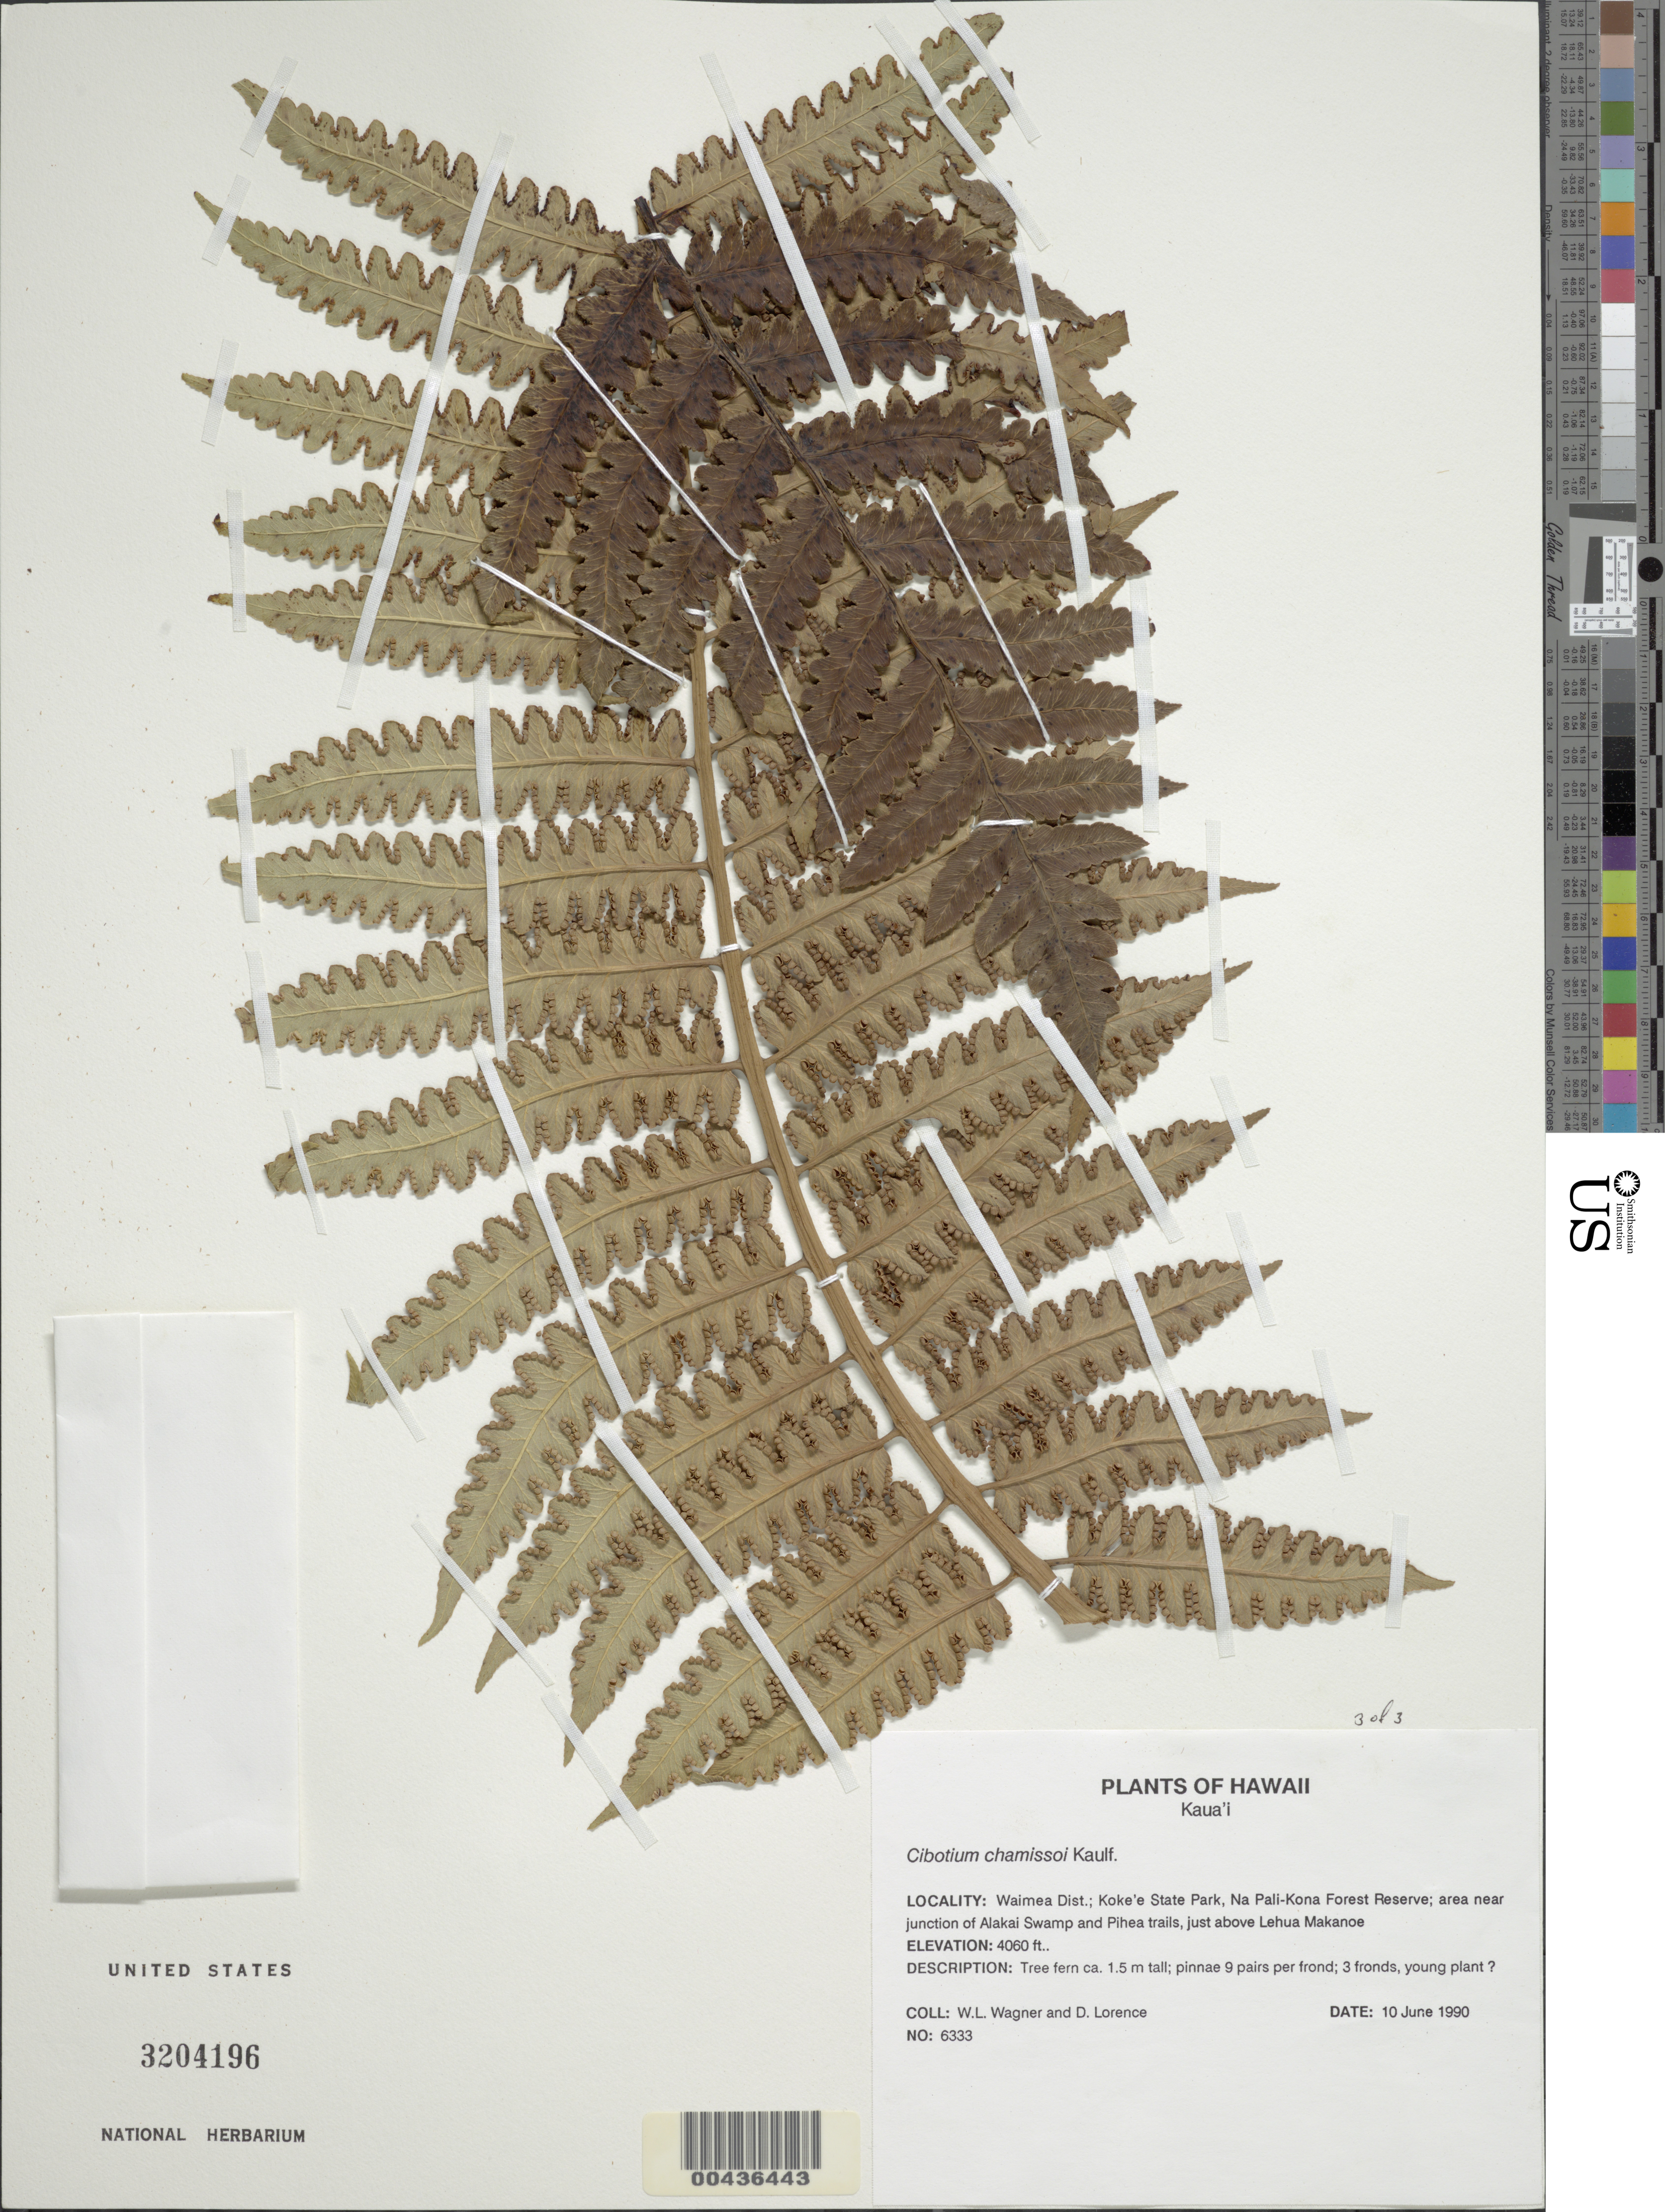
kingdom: Plantae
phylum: Tracheophyta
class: Polypodiopsida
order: Cyatheales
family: Cibotiaceae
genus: Cibotium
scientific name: Cibotium menziesii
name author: Hook.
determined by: Thomas, M. K., (BISH), Bernice P. Bishop Museum (UNITED STATES)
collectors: W. L. Wagner & D. Lorence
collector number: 6333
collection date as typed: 10 Jun 1990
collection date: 1990-06-10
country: United States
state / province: Hawaii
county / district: Kauai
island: Kaua'i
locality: Waimea Dist.; Koke'e State Park, Na Pali-Kona Forest Reserve; area near junction of Alakai Swamp and Pihea trails, just above...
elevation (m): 1237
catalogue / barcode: US 3204196